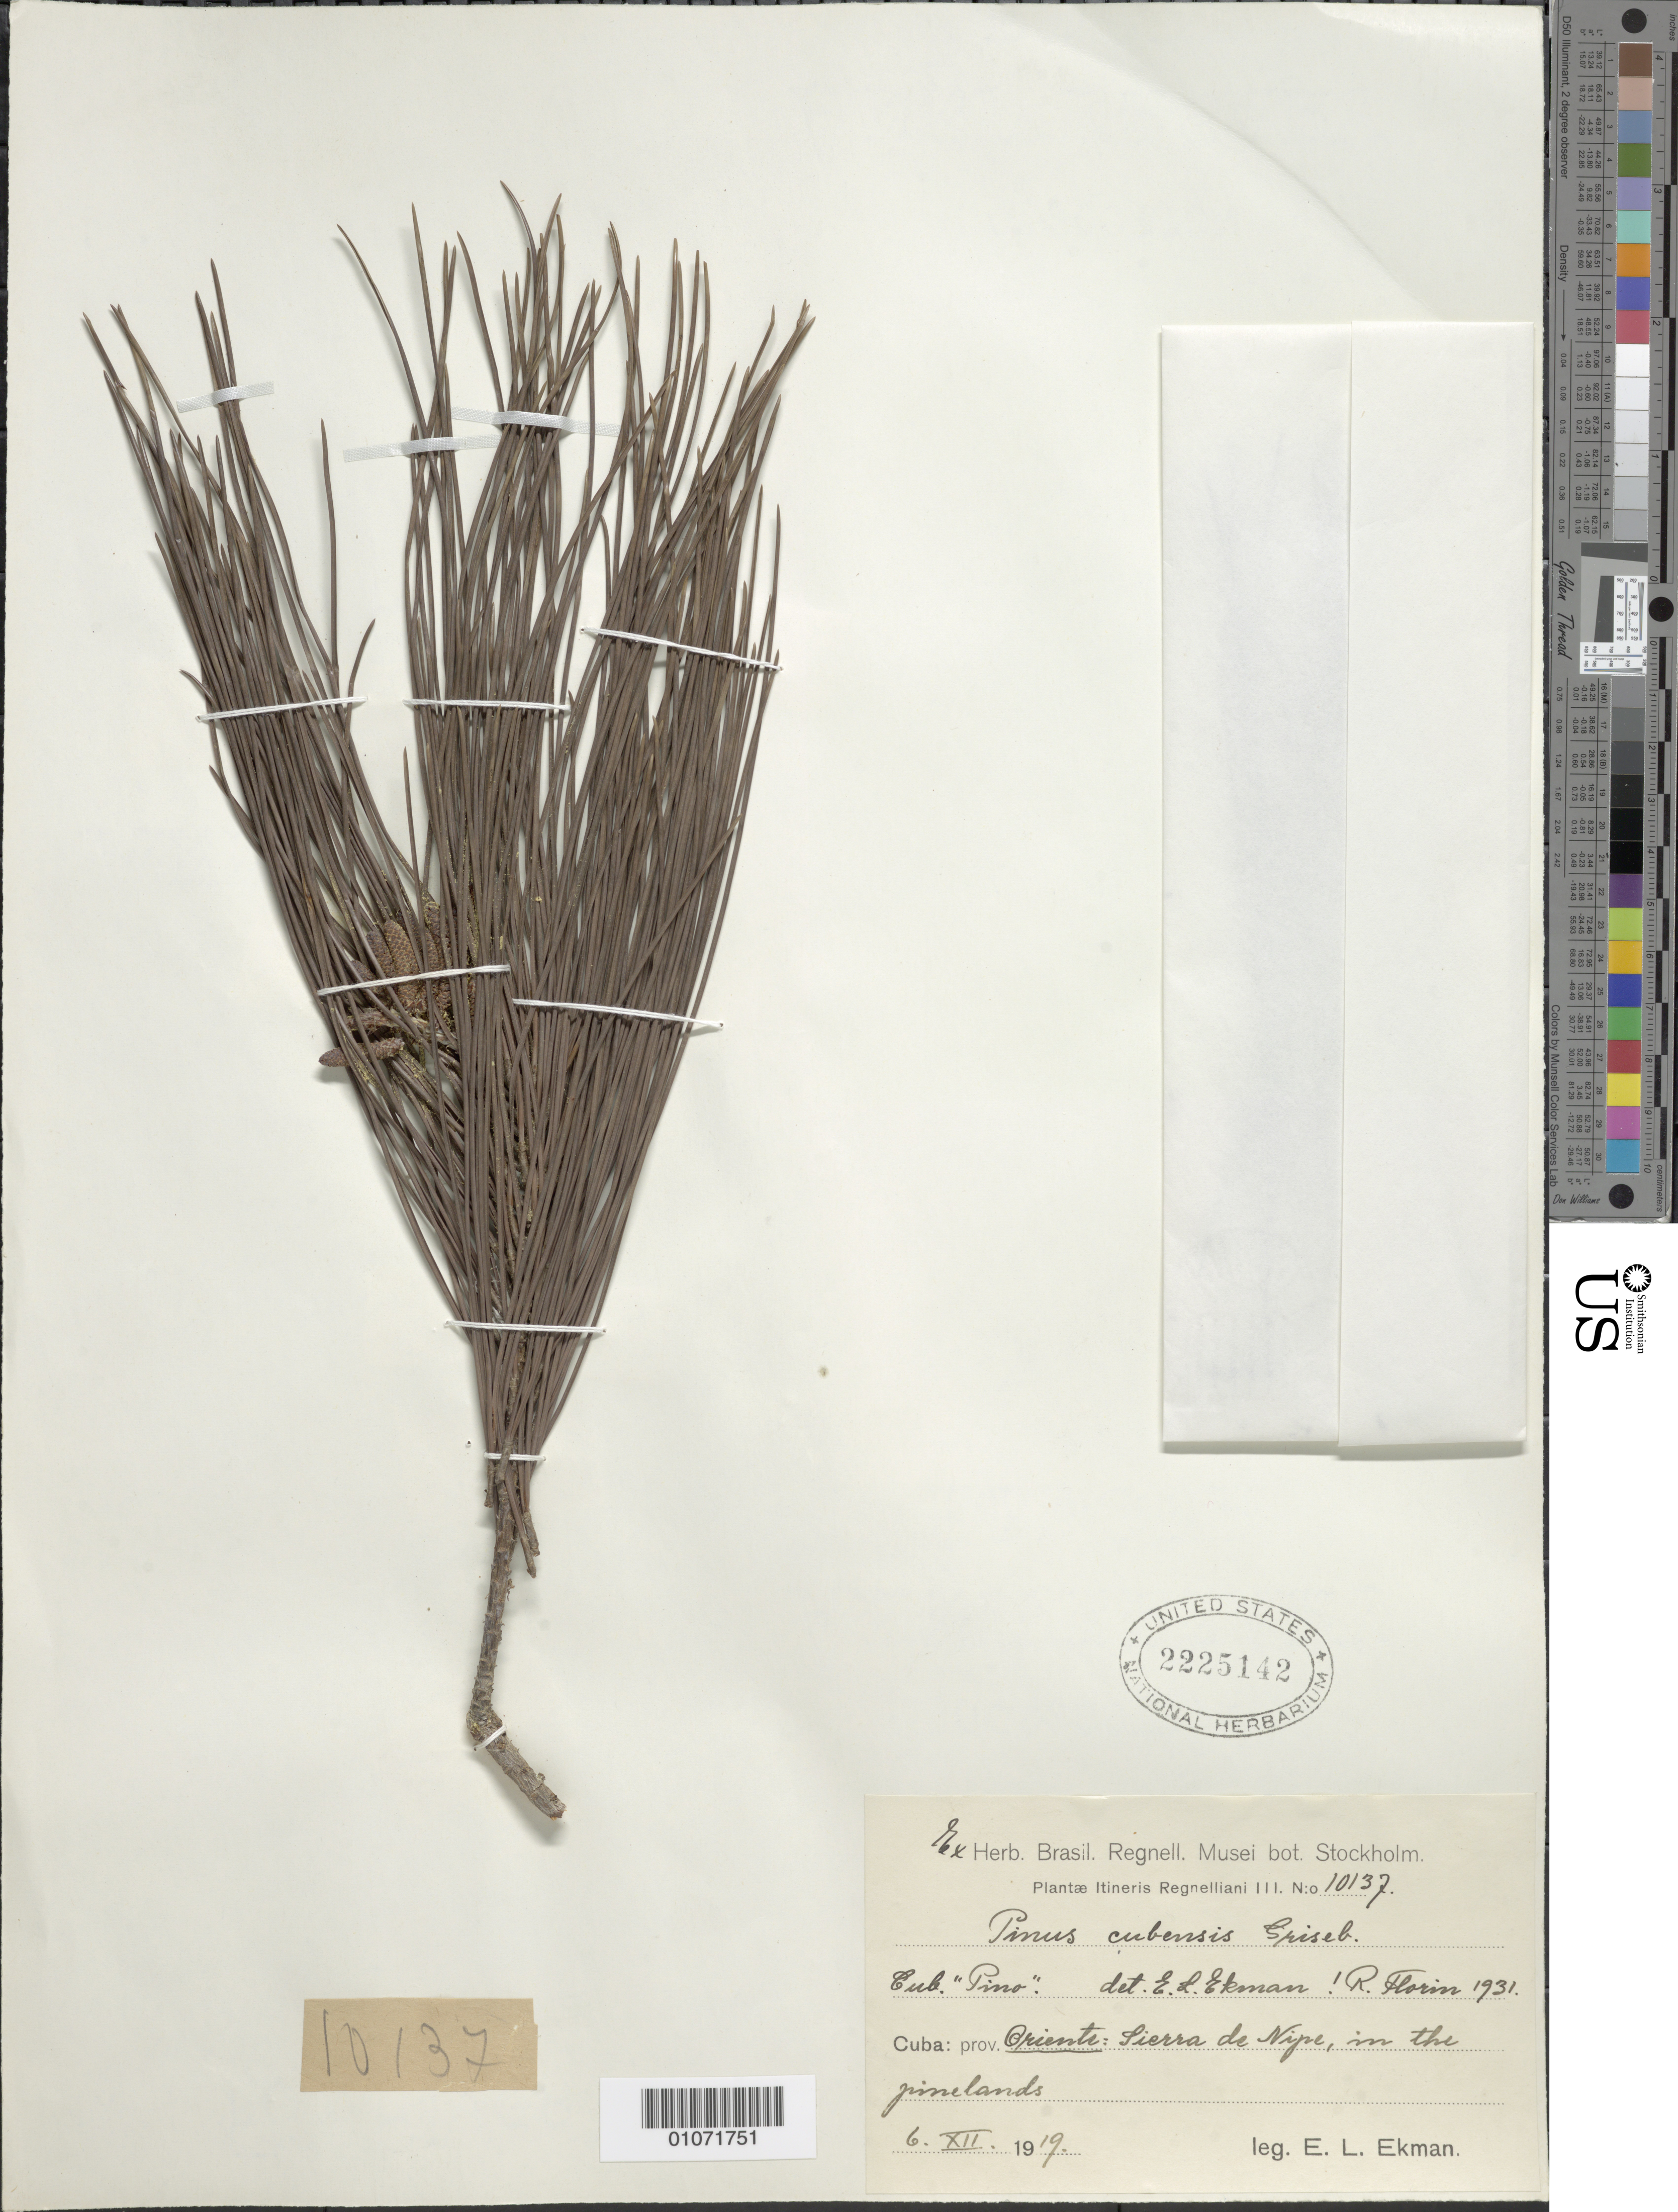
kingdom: Plantae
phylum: Tracheophyta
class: Pinopsida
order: Pinales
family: Pinaceae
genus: Pinus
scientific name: Pinus cubensis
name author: Griseb.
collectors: E. L. Ekman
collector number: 10137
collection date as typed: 06 Dec 1919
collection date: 1919-12-06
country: Cuba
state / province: Holguín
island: Cuba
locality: Pinar de Nipe in the hinterlands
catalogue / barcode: US 2225142